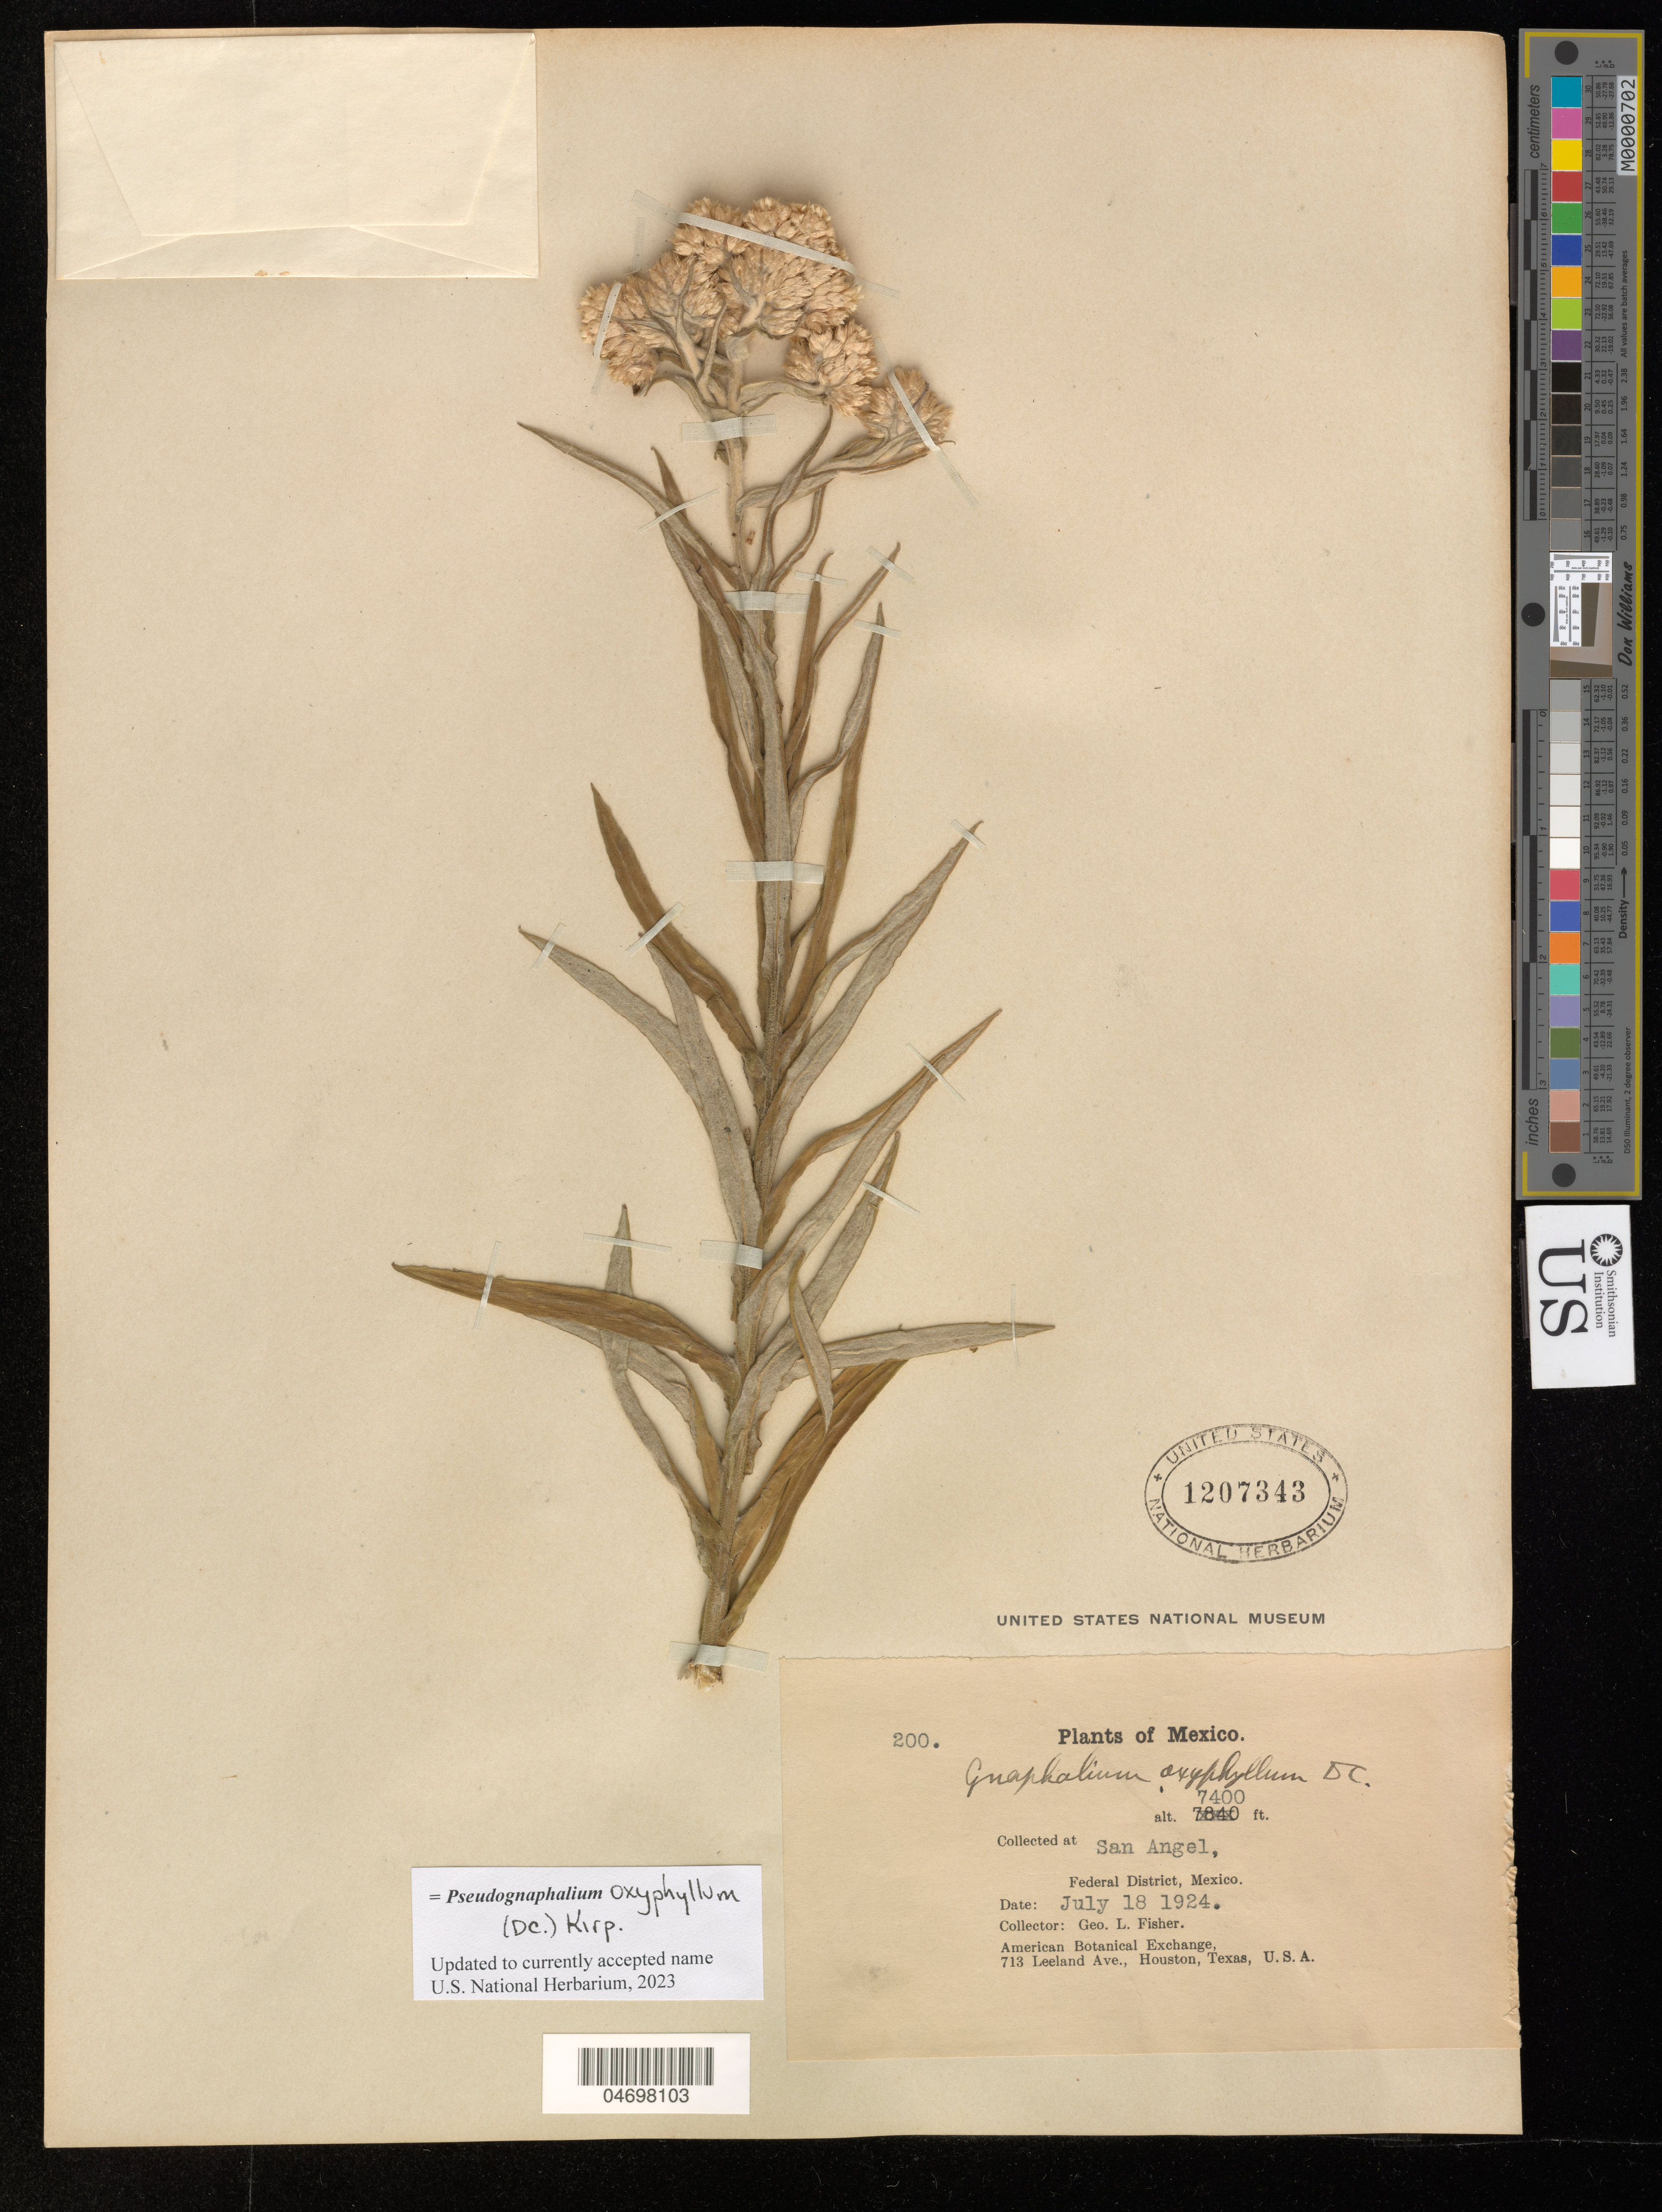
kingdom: Plantae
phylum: Tracheophyta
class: Magnoliopsida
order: Asterales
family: Asteraceae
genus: Pseudognaphalium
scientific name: Pseudognaphalium oxyphyllum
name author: (DC.) Kirp.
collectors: G. L. Fisher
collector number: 200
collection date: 1924-07-18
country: Mexico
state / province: Distrito Federal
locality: San Angel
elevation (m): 2256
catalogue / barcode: US 1207343